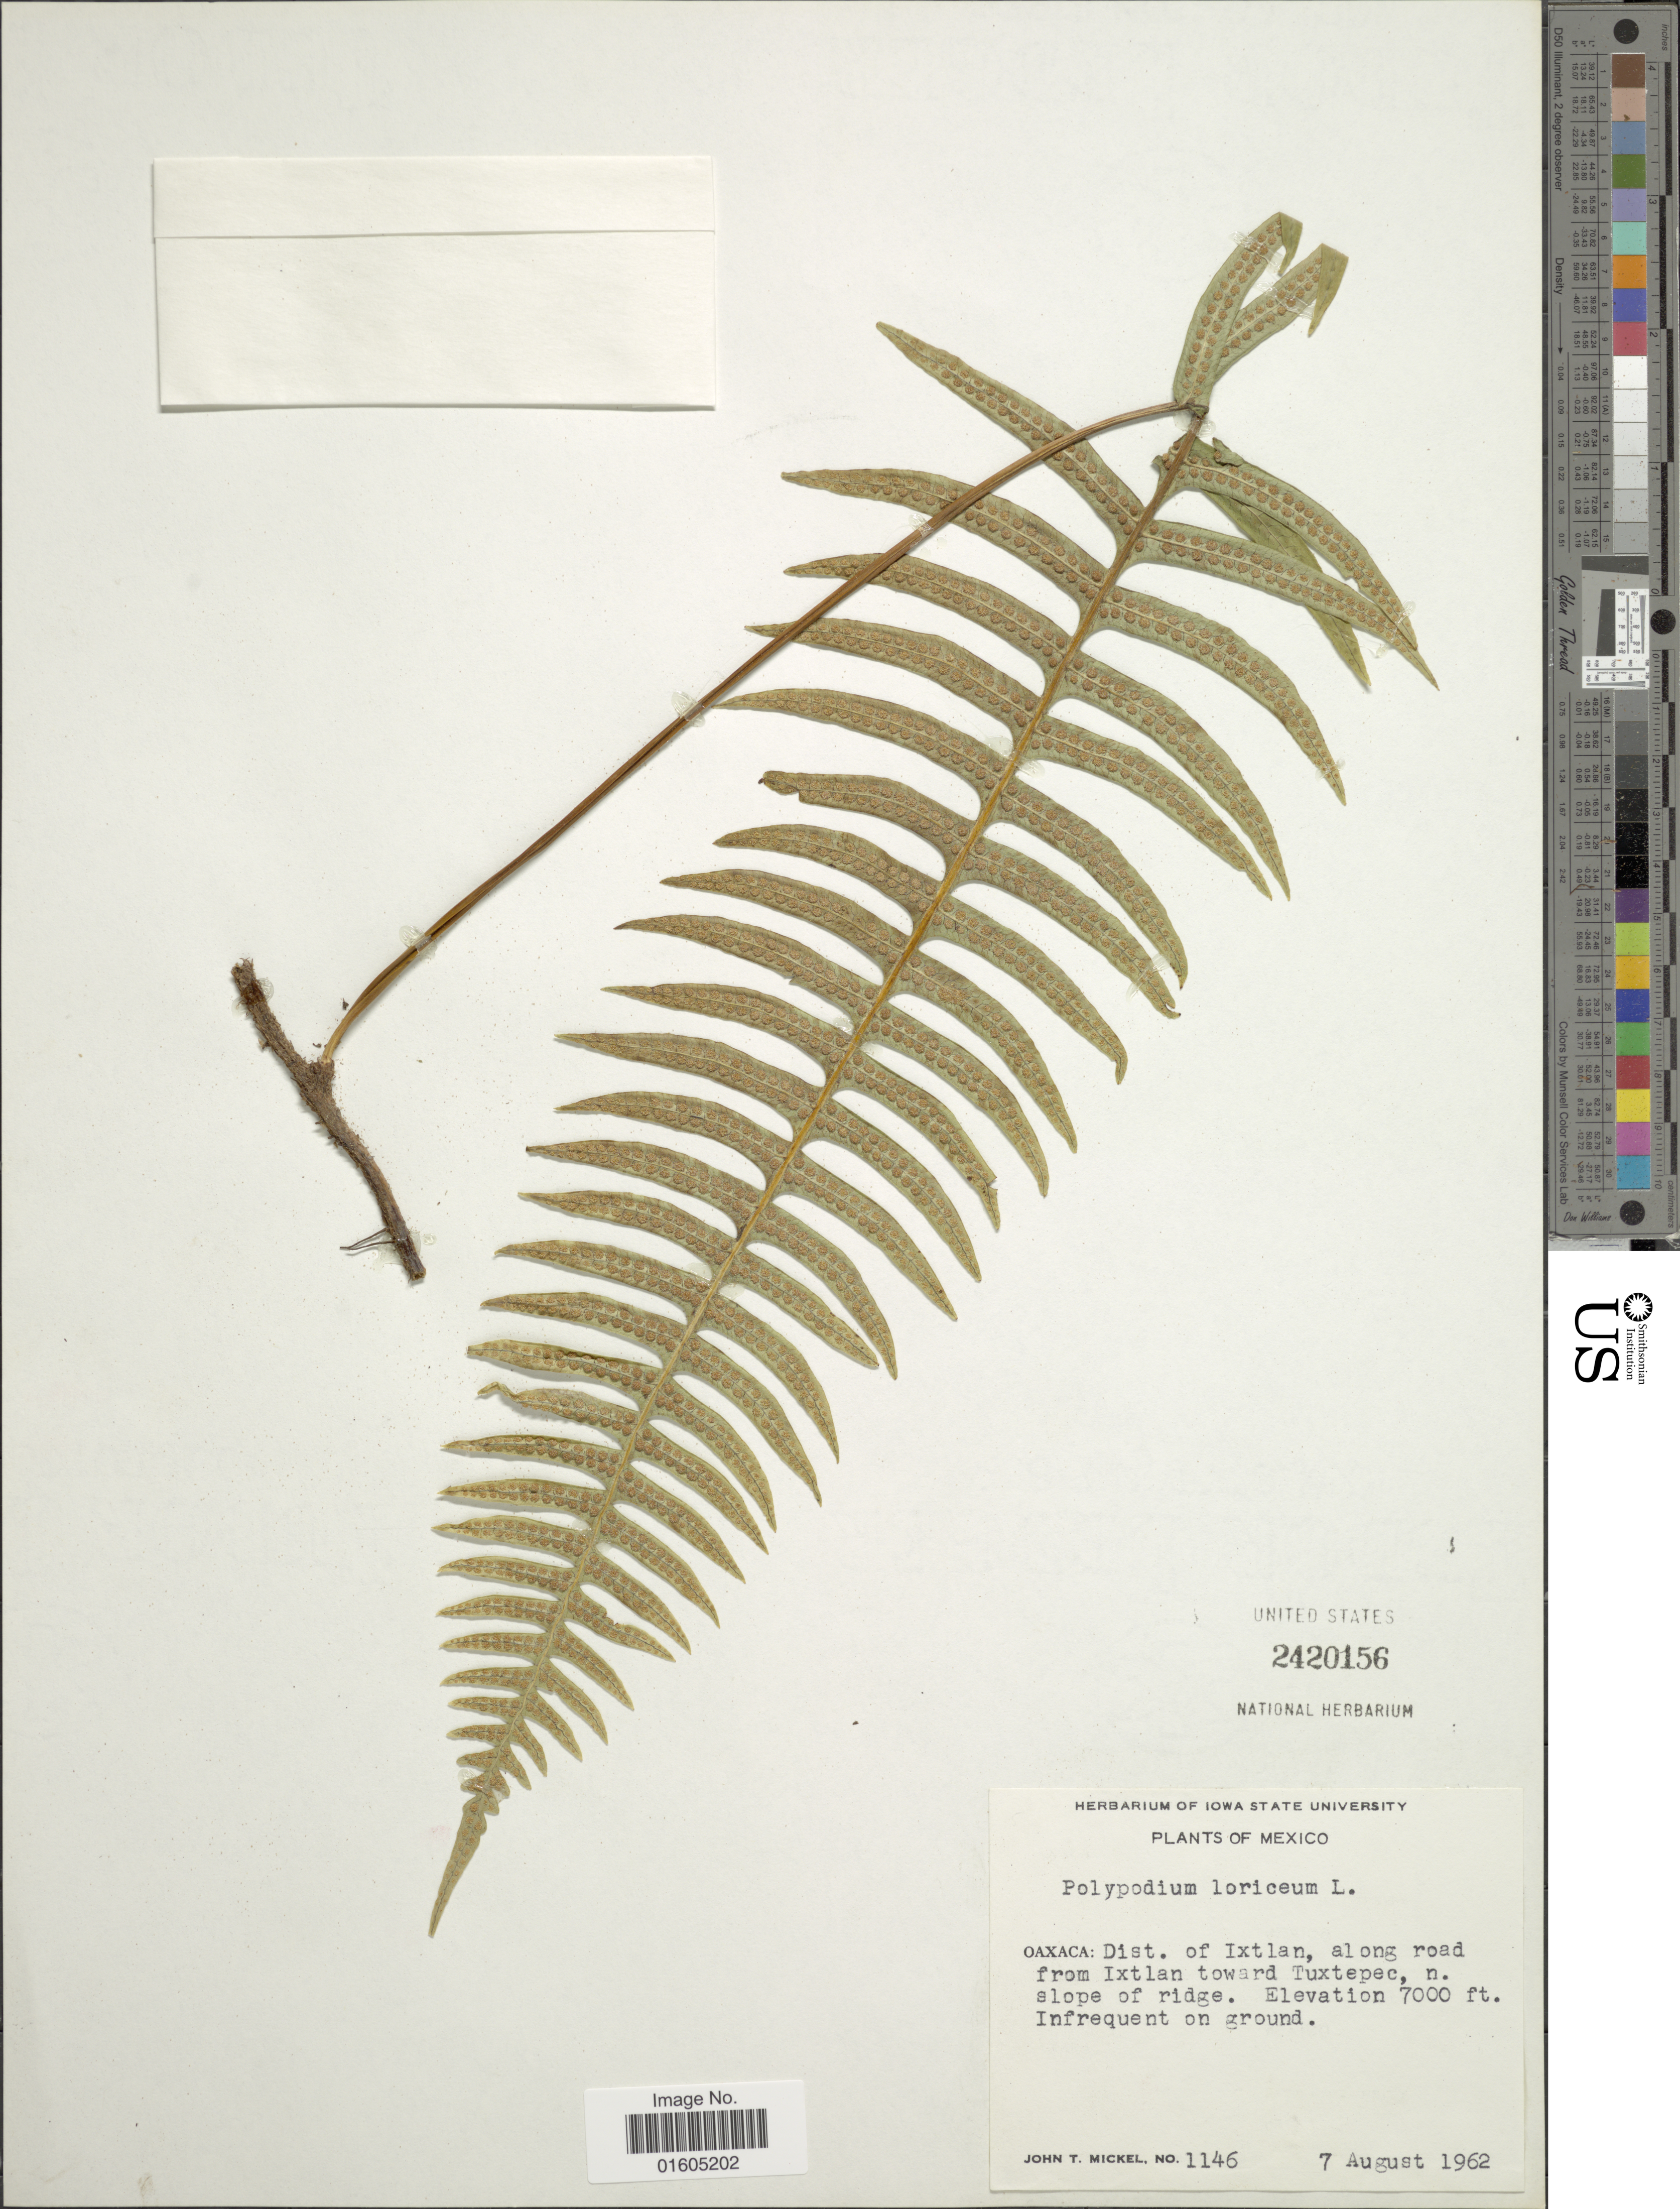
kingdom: Plantae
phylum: Tracheophyta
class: Polypodiopsida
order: Polypodiales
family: Polypodiaceae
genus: Serpocaulon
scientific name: Serpocaulon loriceum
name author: (L.) A.R. Sm.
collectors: J. T. Mickel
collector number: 1146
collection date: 1962-08-07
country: Mexico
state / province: Oaxaca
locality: Mexico. Oaxaca: Dist. of Ixtlan, along road from Ixtlan toward Tuctepec, n. slope of ridge.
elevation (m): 2134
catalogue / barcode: US 2420156